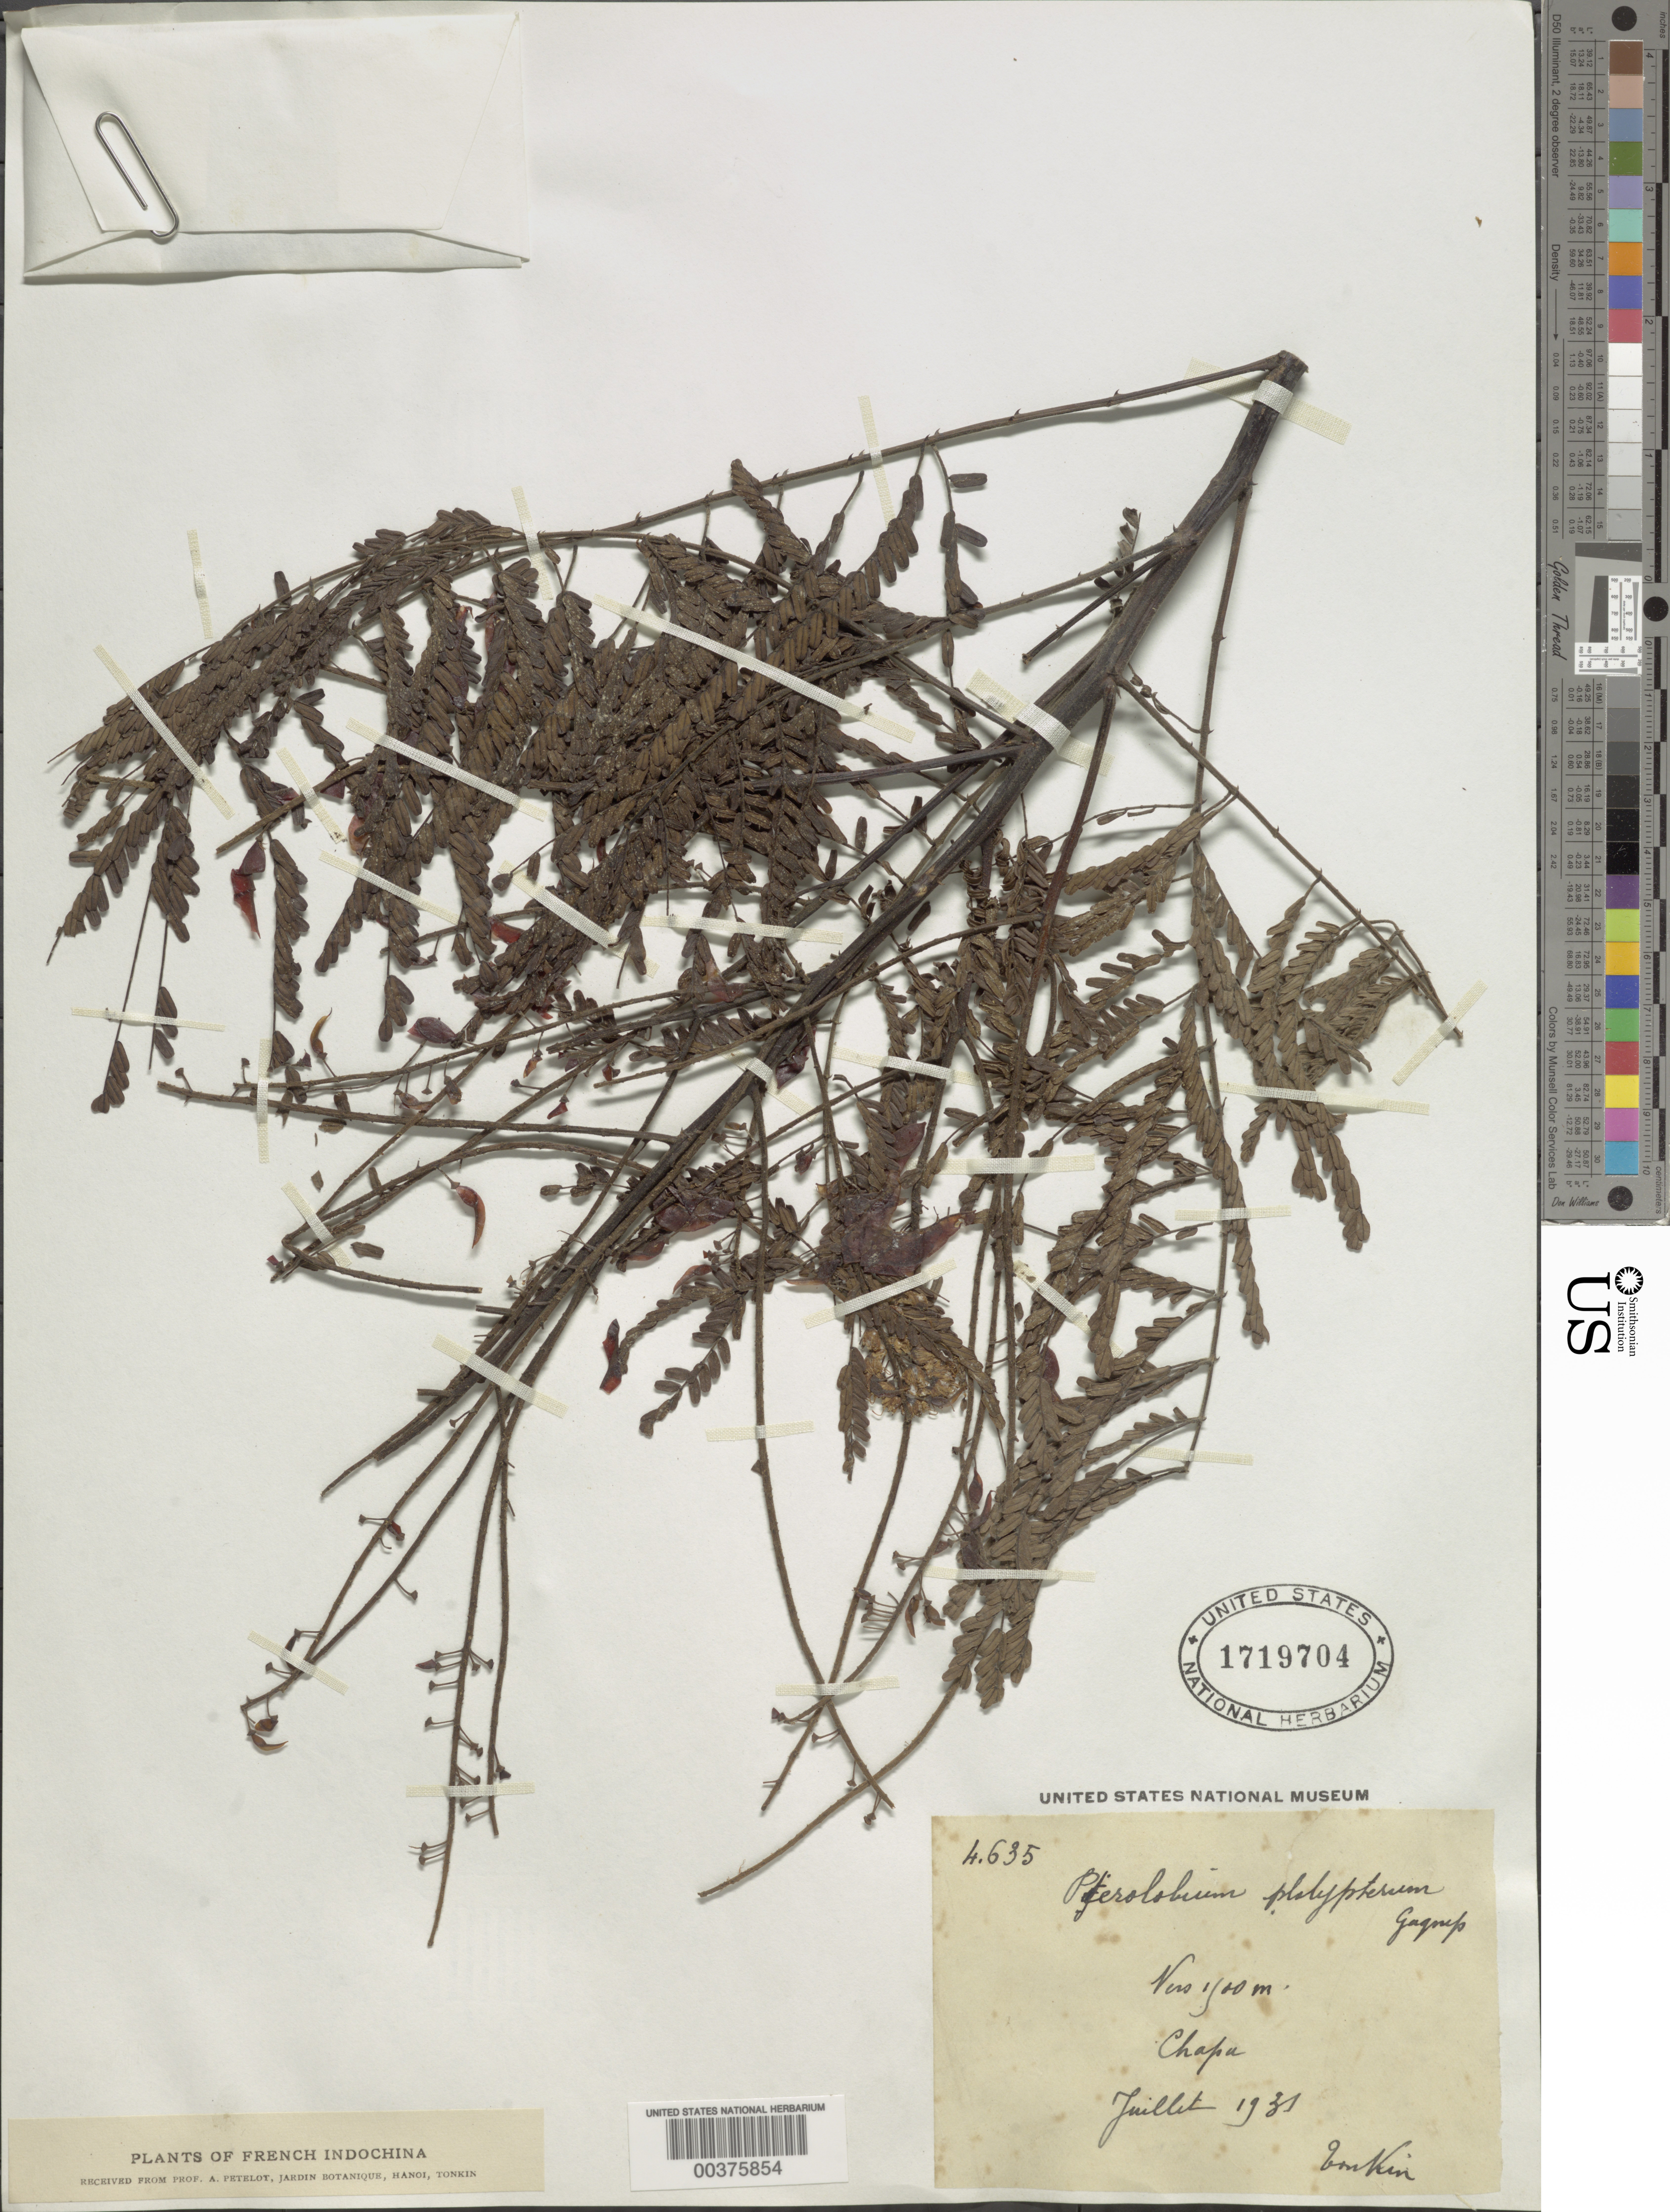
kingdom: Plantae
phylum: Tracheophyta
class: Magnoliopsida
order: Fabales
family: Fabaceae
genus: Pterolobium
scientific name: Pterolobium platypterum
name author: Gagnep.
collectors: P. A. Pételot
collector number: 635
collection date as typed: Jul 1931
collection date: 1931-07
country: Vietnam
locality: Chapu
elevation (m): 1500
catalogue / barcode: US 1719704